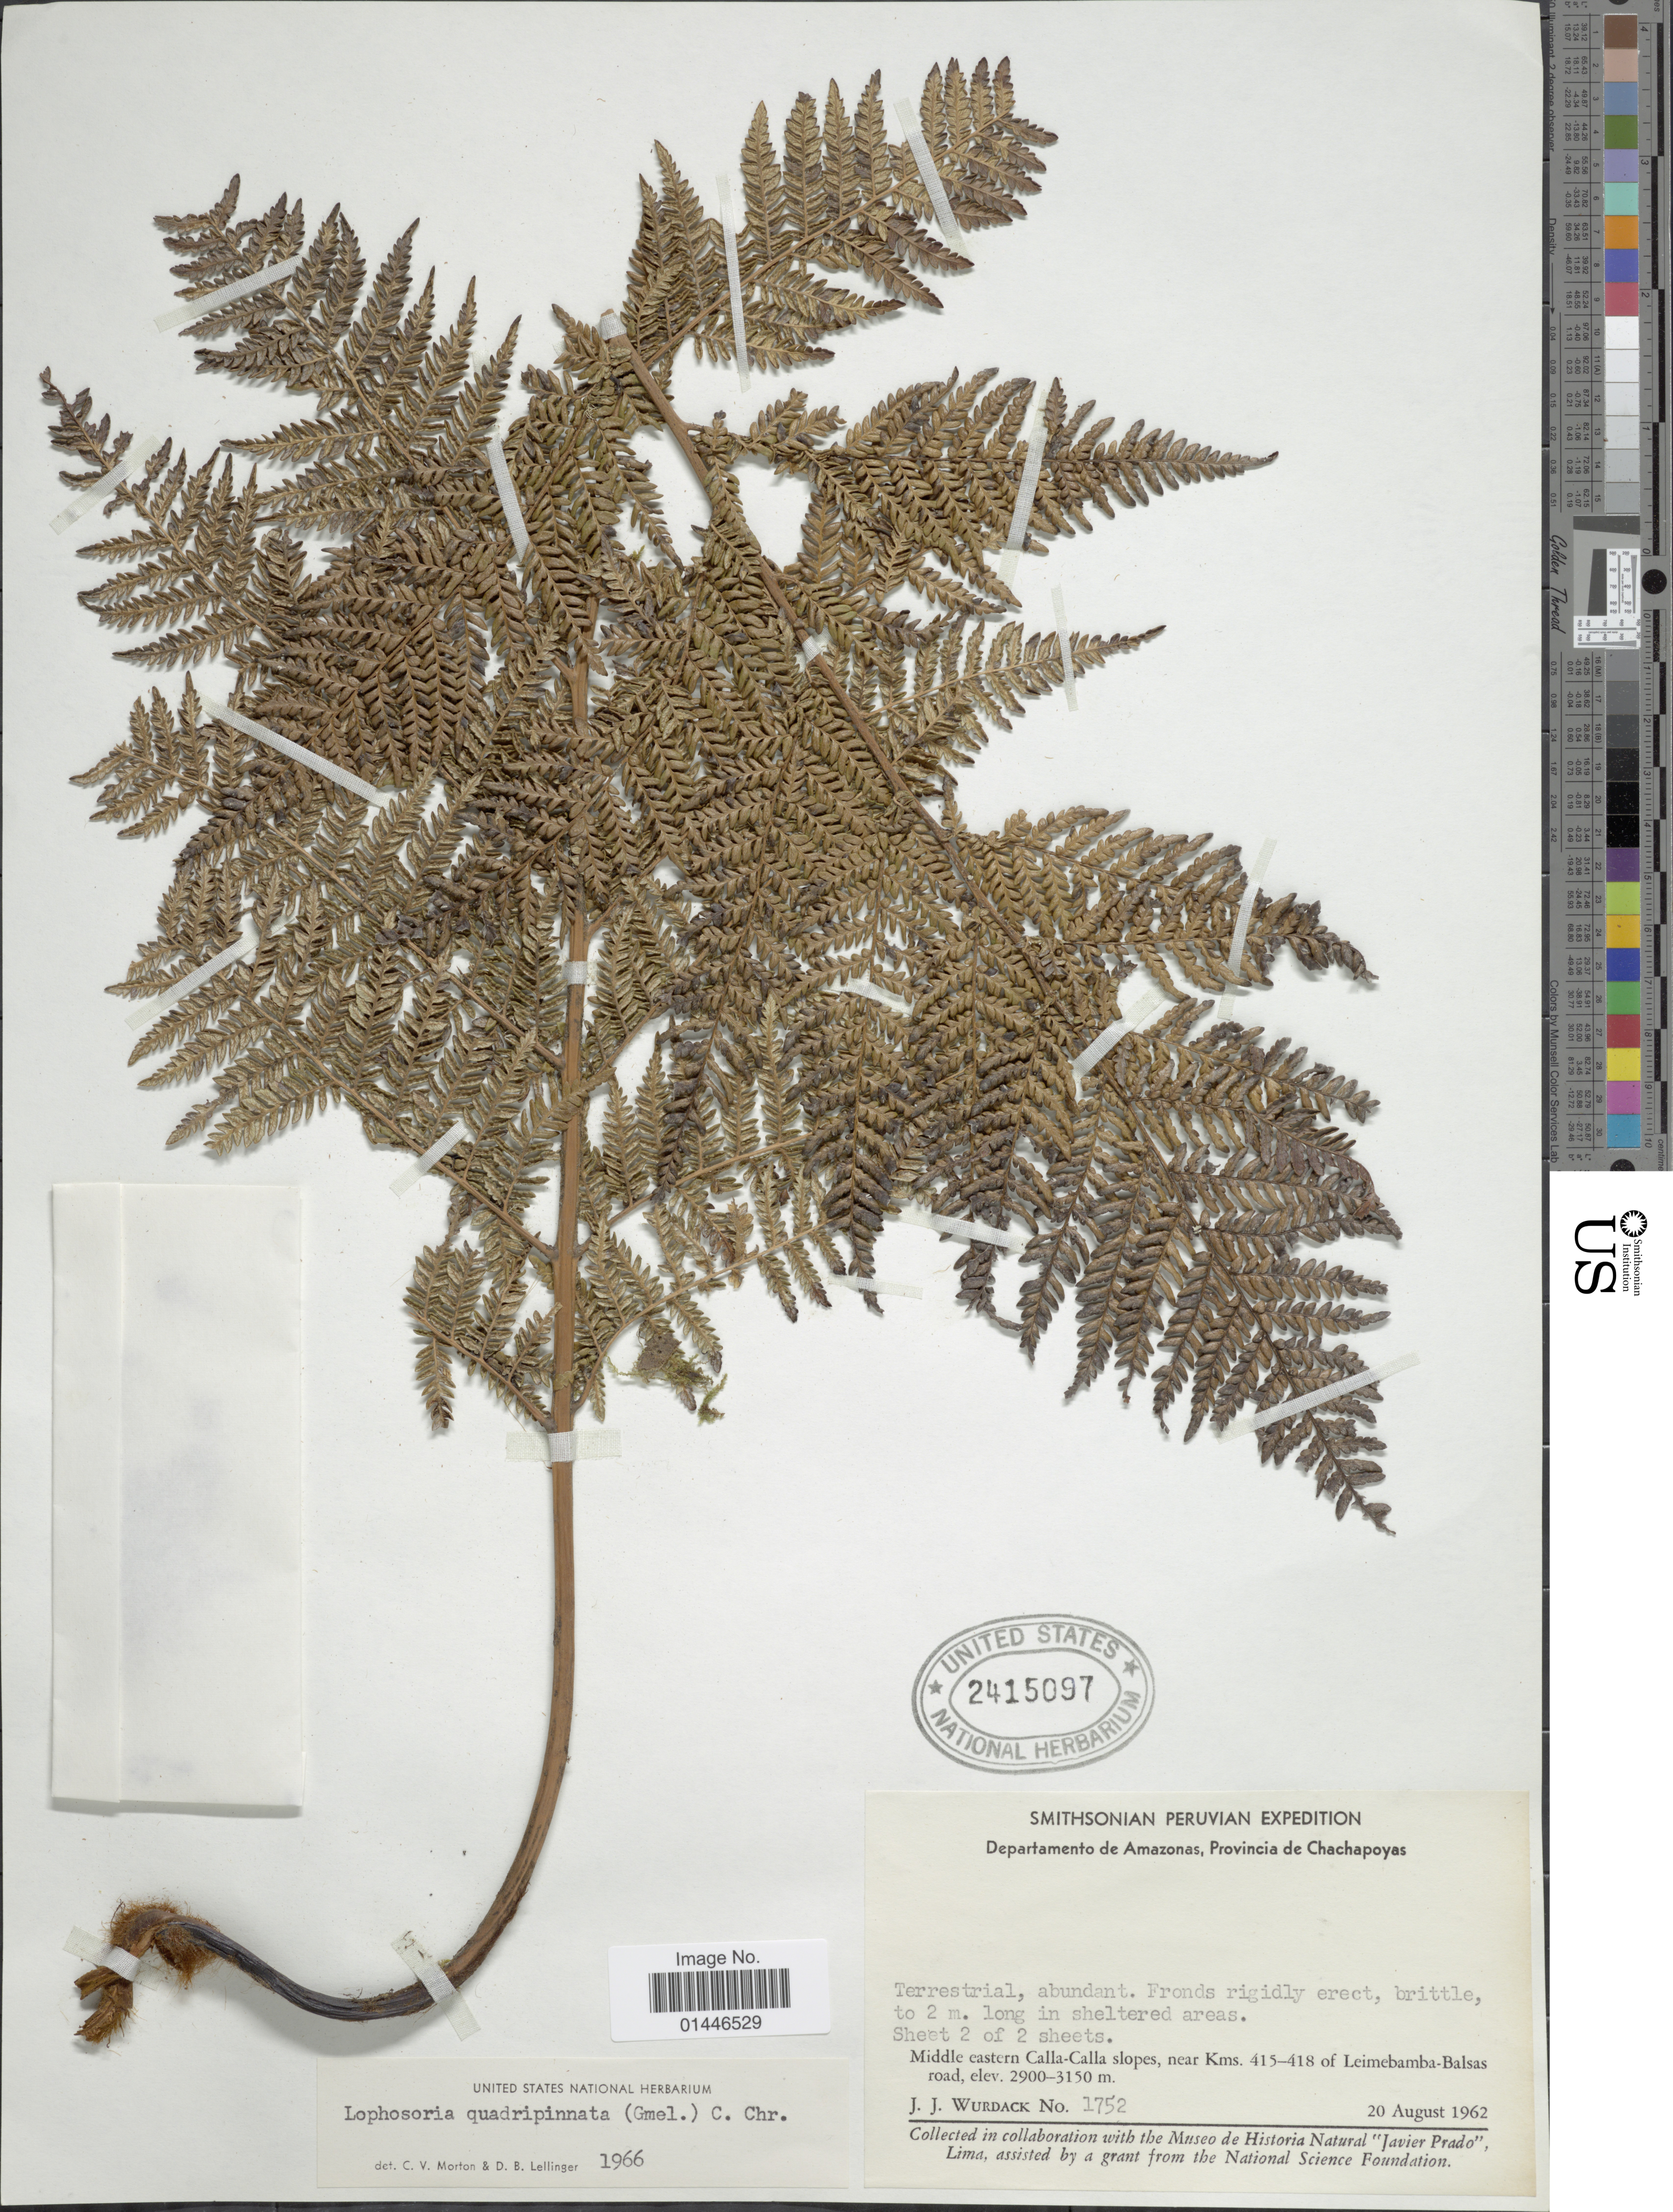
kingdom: Plantae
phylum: Tracheophyta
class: Polypodiopsida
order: Cyatheales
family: Dicksoniaceae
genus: Lophosoria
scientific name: Lophosoria quadripinnata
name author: (J.F. Gmel.) C. Chr.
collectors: J. J. Wurdack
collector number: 1752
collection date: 1962-08-20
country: Peru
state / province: Amazonas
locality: Provincia de Chachapoyas. Middle eastern Calla-Calla slopes, near Kms. 415-418 of Leimebamba-Balsas road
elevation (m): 2900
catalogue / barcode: US 2415097